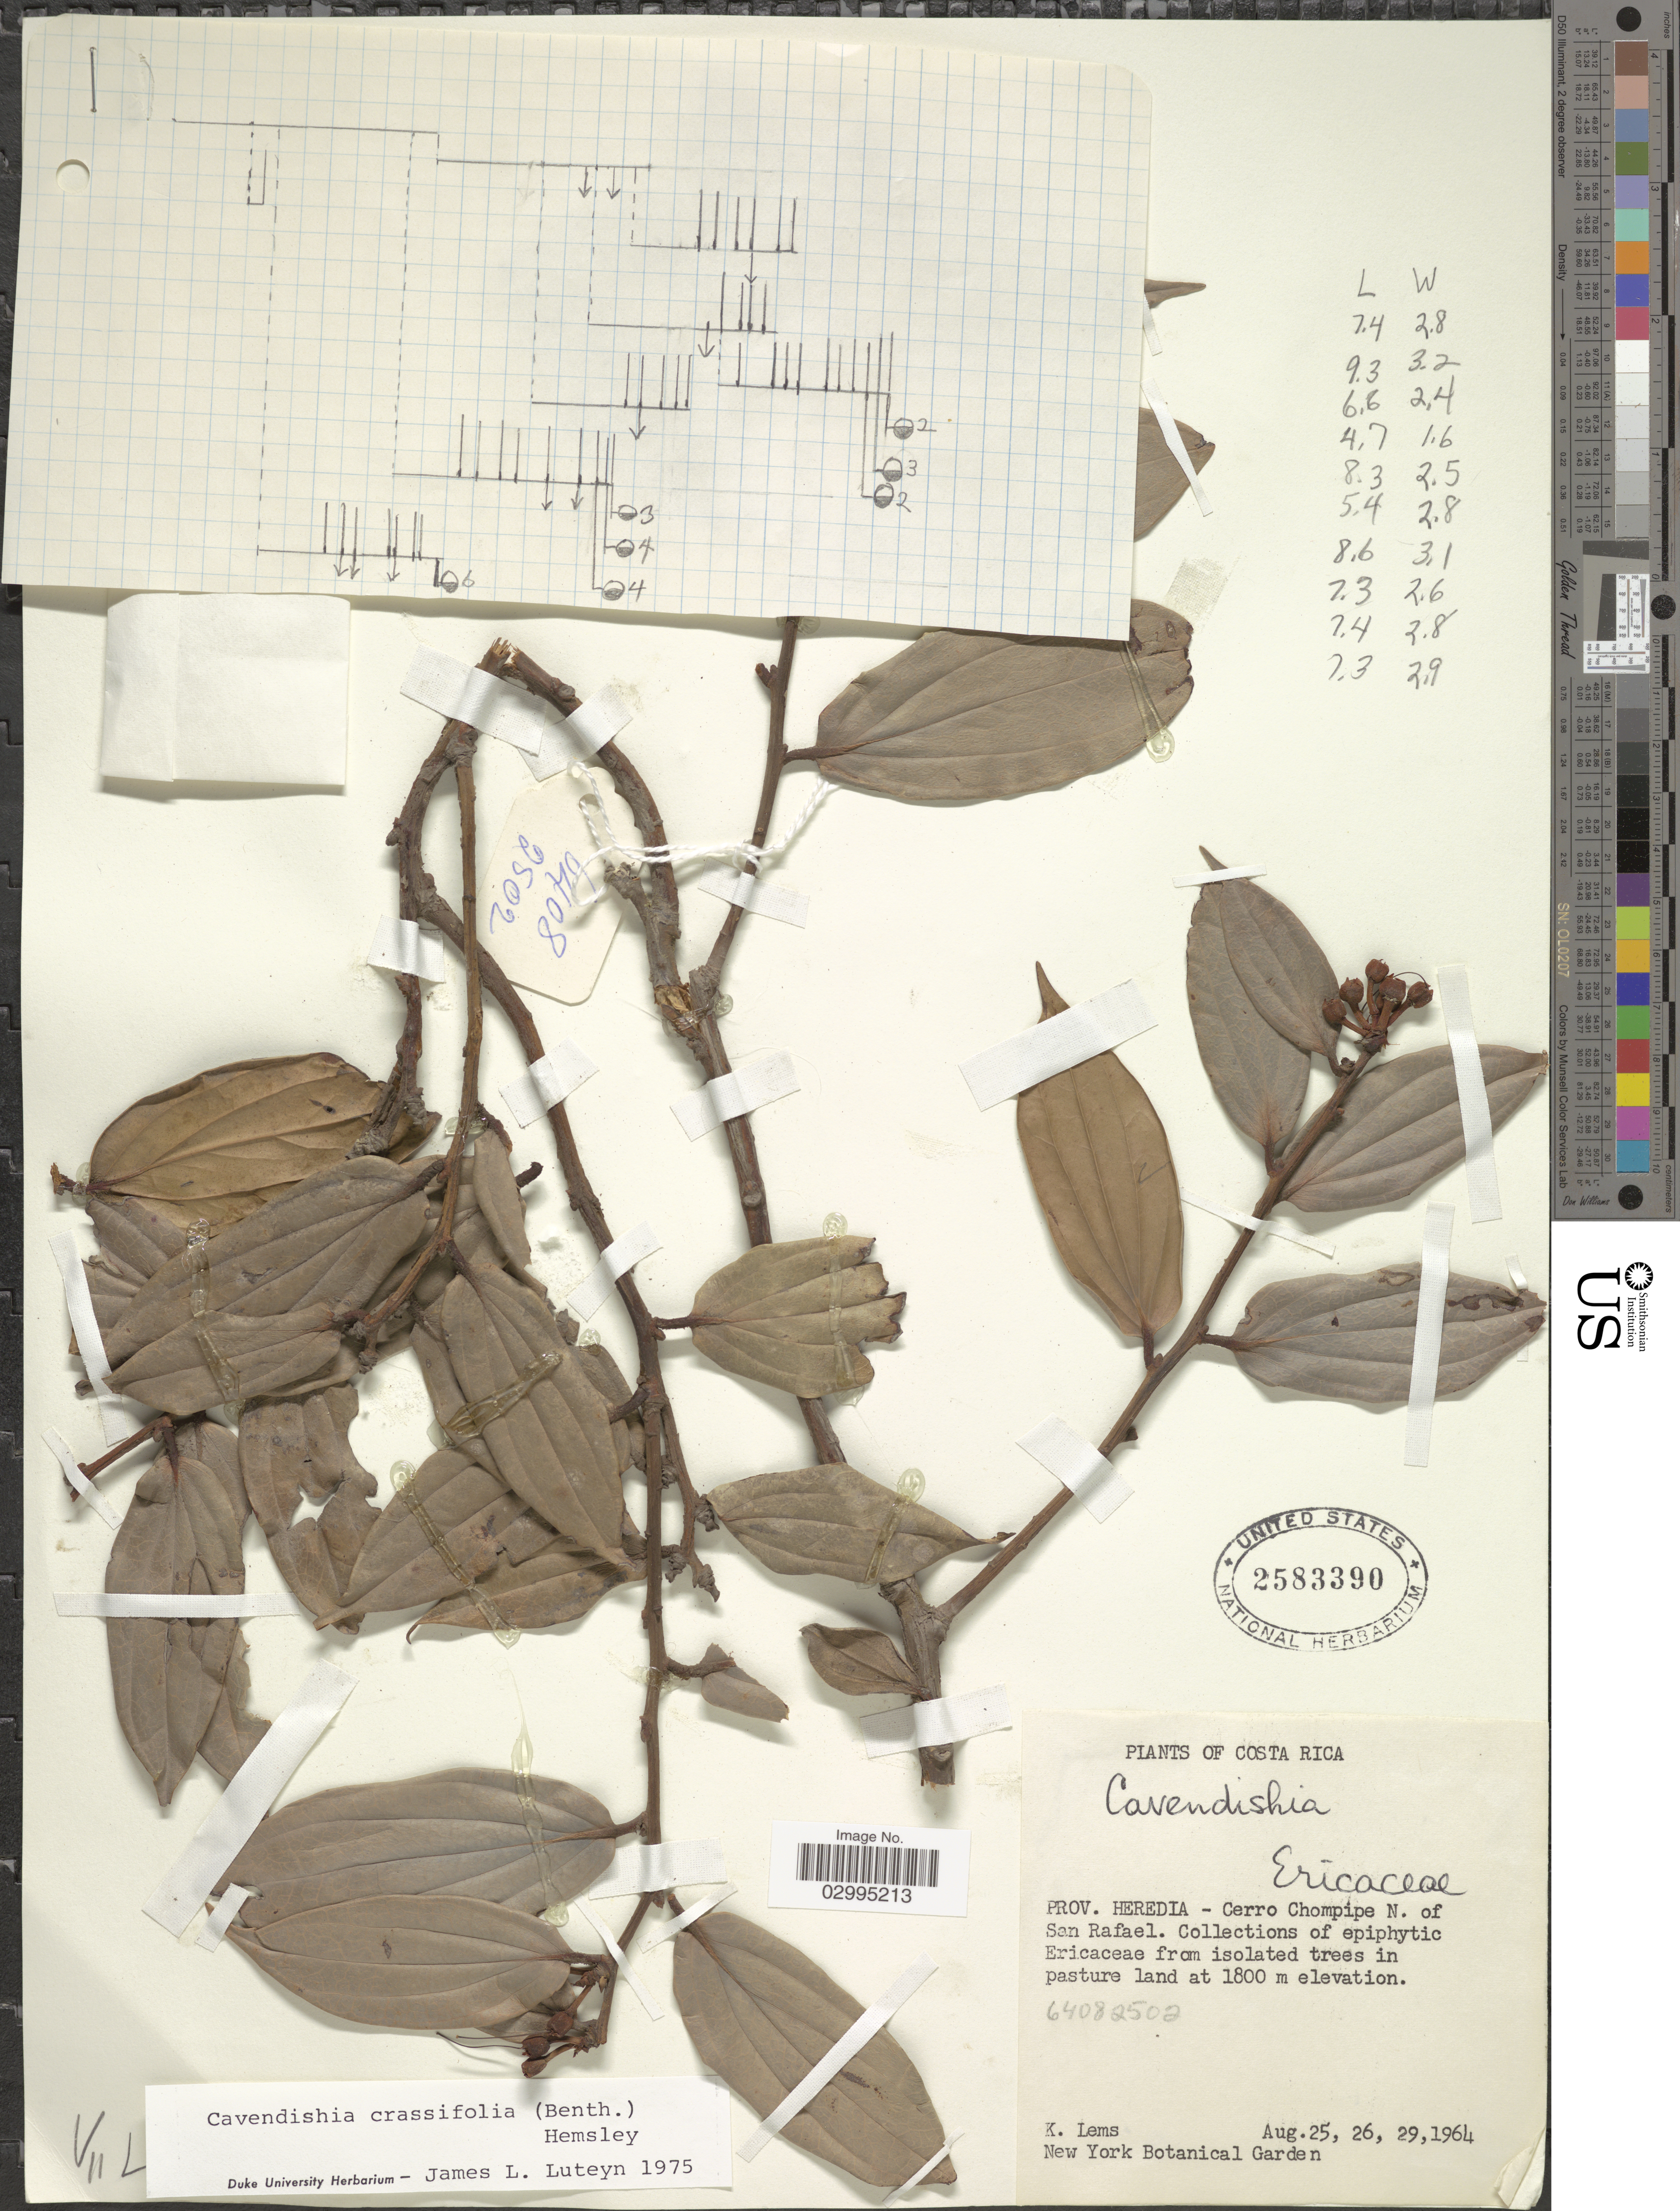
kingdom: Plantae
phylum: Tracheophyta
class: Magnoliopsida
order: Ericales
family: Ericaceae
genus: Cavendishia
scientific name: Cavendishia crassifolia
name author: (Benth.) Hemsl.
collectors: K. Lems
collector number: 64082502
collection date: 1964-08-25/1964-08-29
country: Costa Rica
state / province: Heredia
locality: Cerro Chompipe N. of San Rafael.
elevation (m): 1800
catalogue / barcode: US 2583390